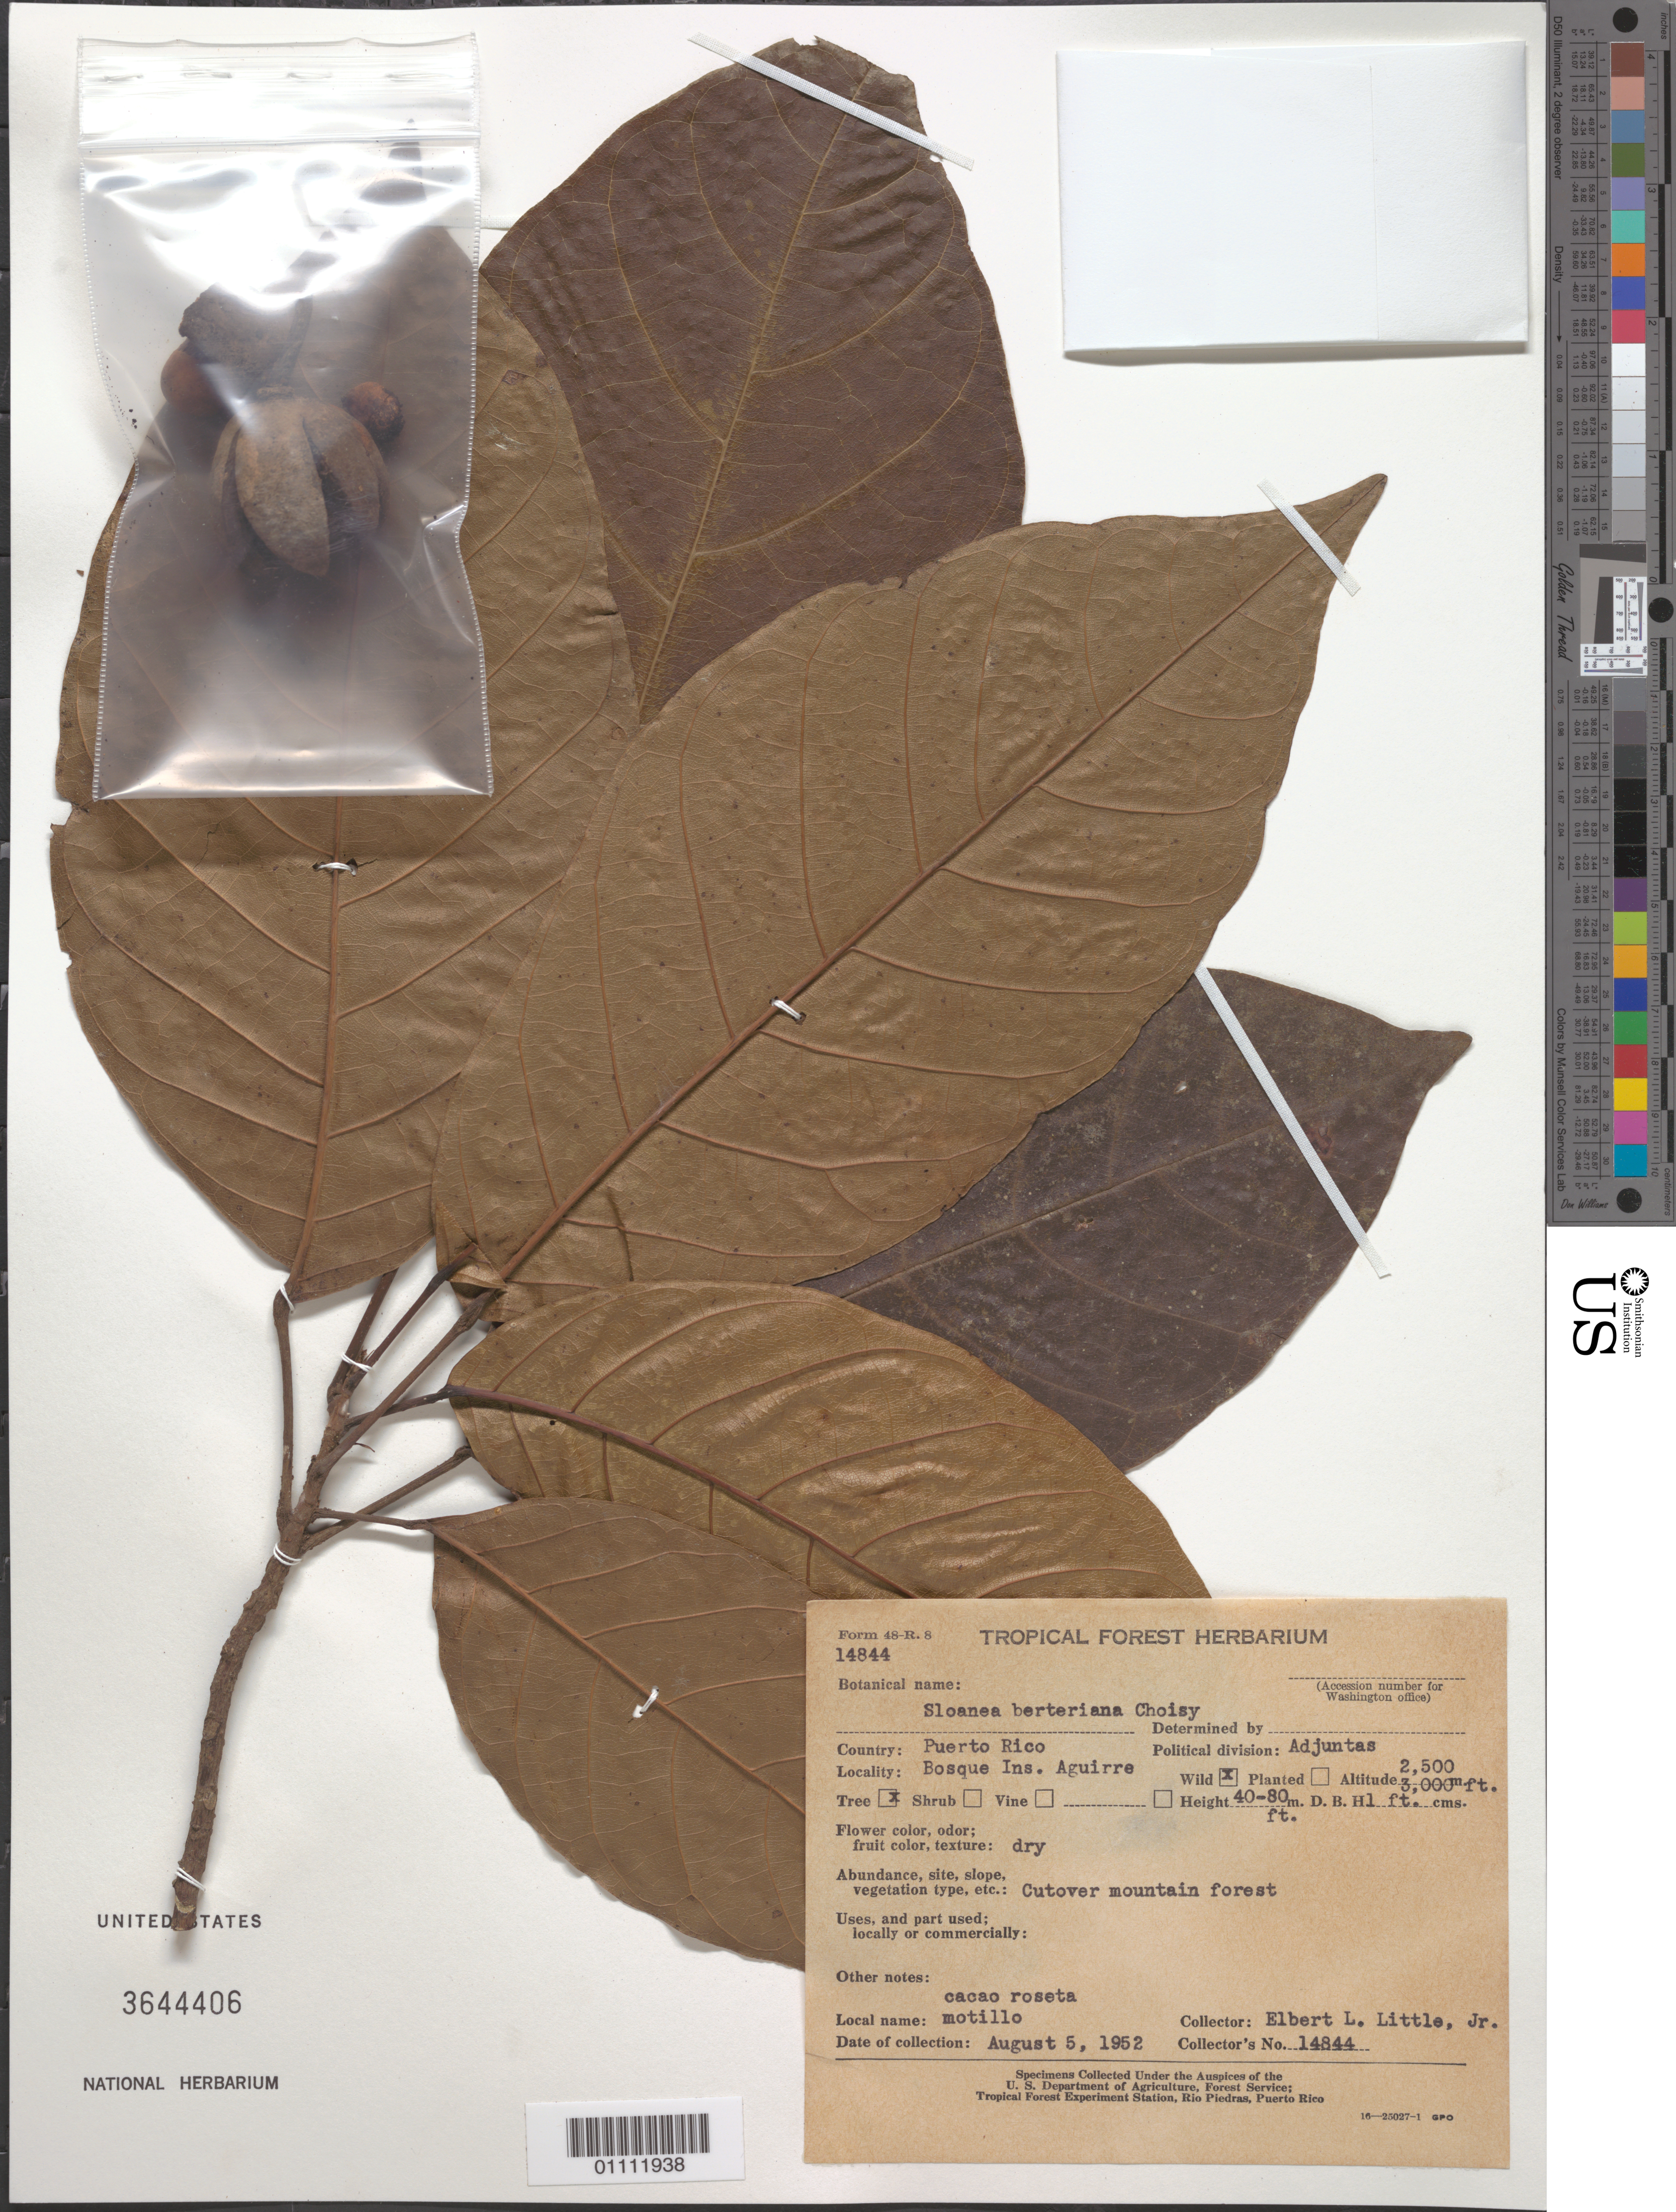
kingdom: Plantae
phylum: Tracheophyta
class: Magnoliopsida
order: Oxalidales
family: Elaeocarpaceae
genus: Sloanea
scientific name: Sloanea berteroana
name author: Choisy ex DC.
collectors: E. L. Little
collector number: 14844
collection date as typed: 05 Aug 1952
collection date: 1952-08-05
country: Puerto Rico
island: Puerto Rico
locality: Adjuntas, Bosque Ins. Aguirre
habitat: Cutover mountain forest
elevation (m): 762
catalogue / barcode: US 3644406